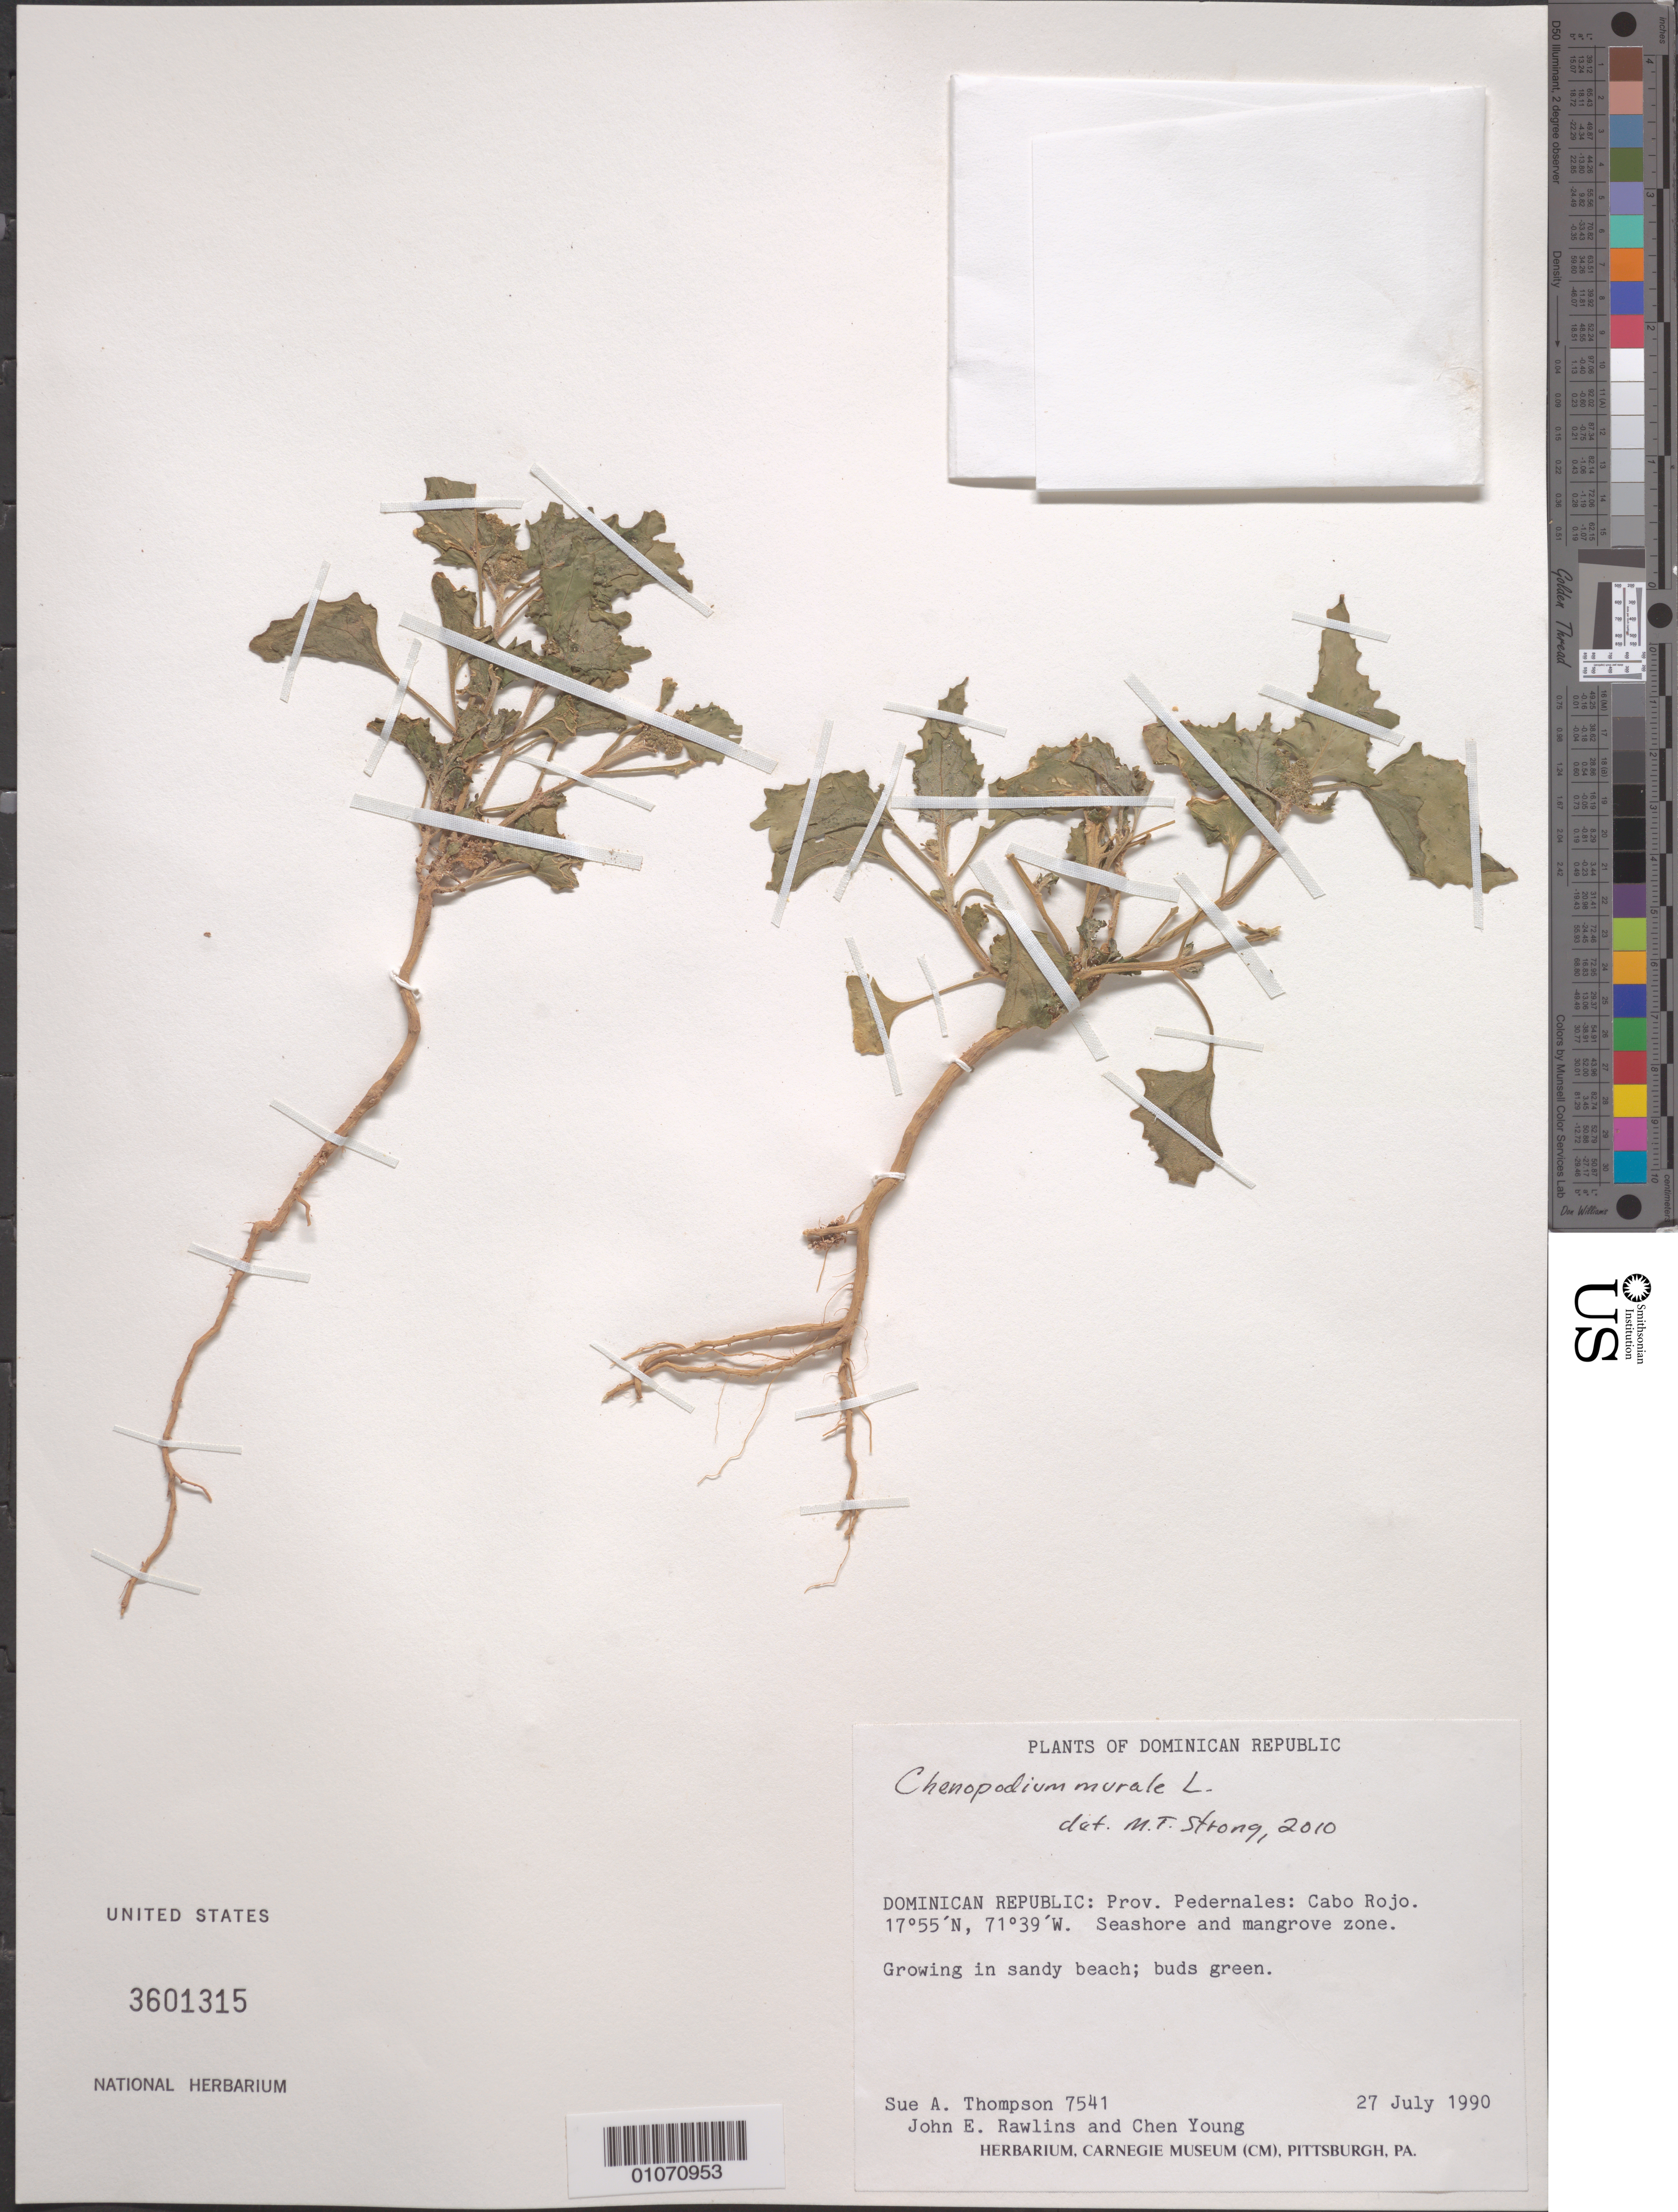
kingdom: Plantae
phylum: Tracheophyta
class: Magnoliopsida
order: Caryophyllales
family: Amaranthaceae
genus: Chenopodium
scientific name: Chenopodium murale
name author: L.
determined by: Strong, M. T., (US), Smithsonian Institution - National Museum of Natural History (UNITED STATES)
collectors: S. A. Thompson, J. Rawlins & C. Young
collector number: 7541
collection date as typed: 27 Jul 1990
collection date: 1990-07-27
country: Dominican Republic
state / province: Pedernales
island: Hispaniola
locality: Cabo Rojo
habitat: Seashore and mangrove zone; growing in sandy beach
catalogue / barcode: US 3601315